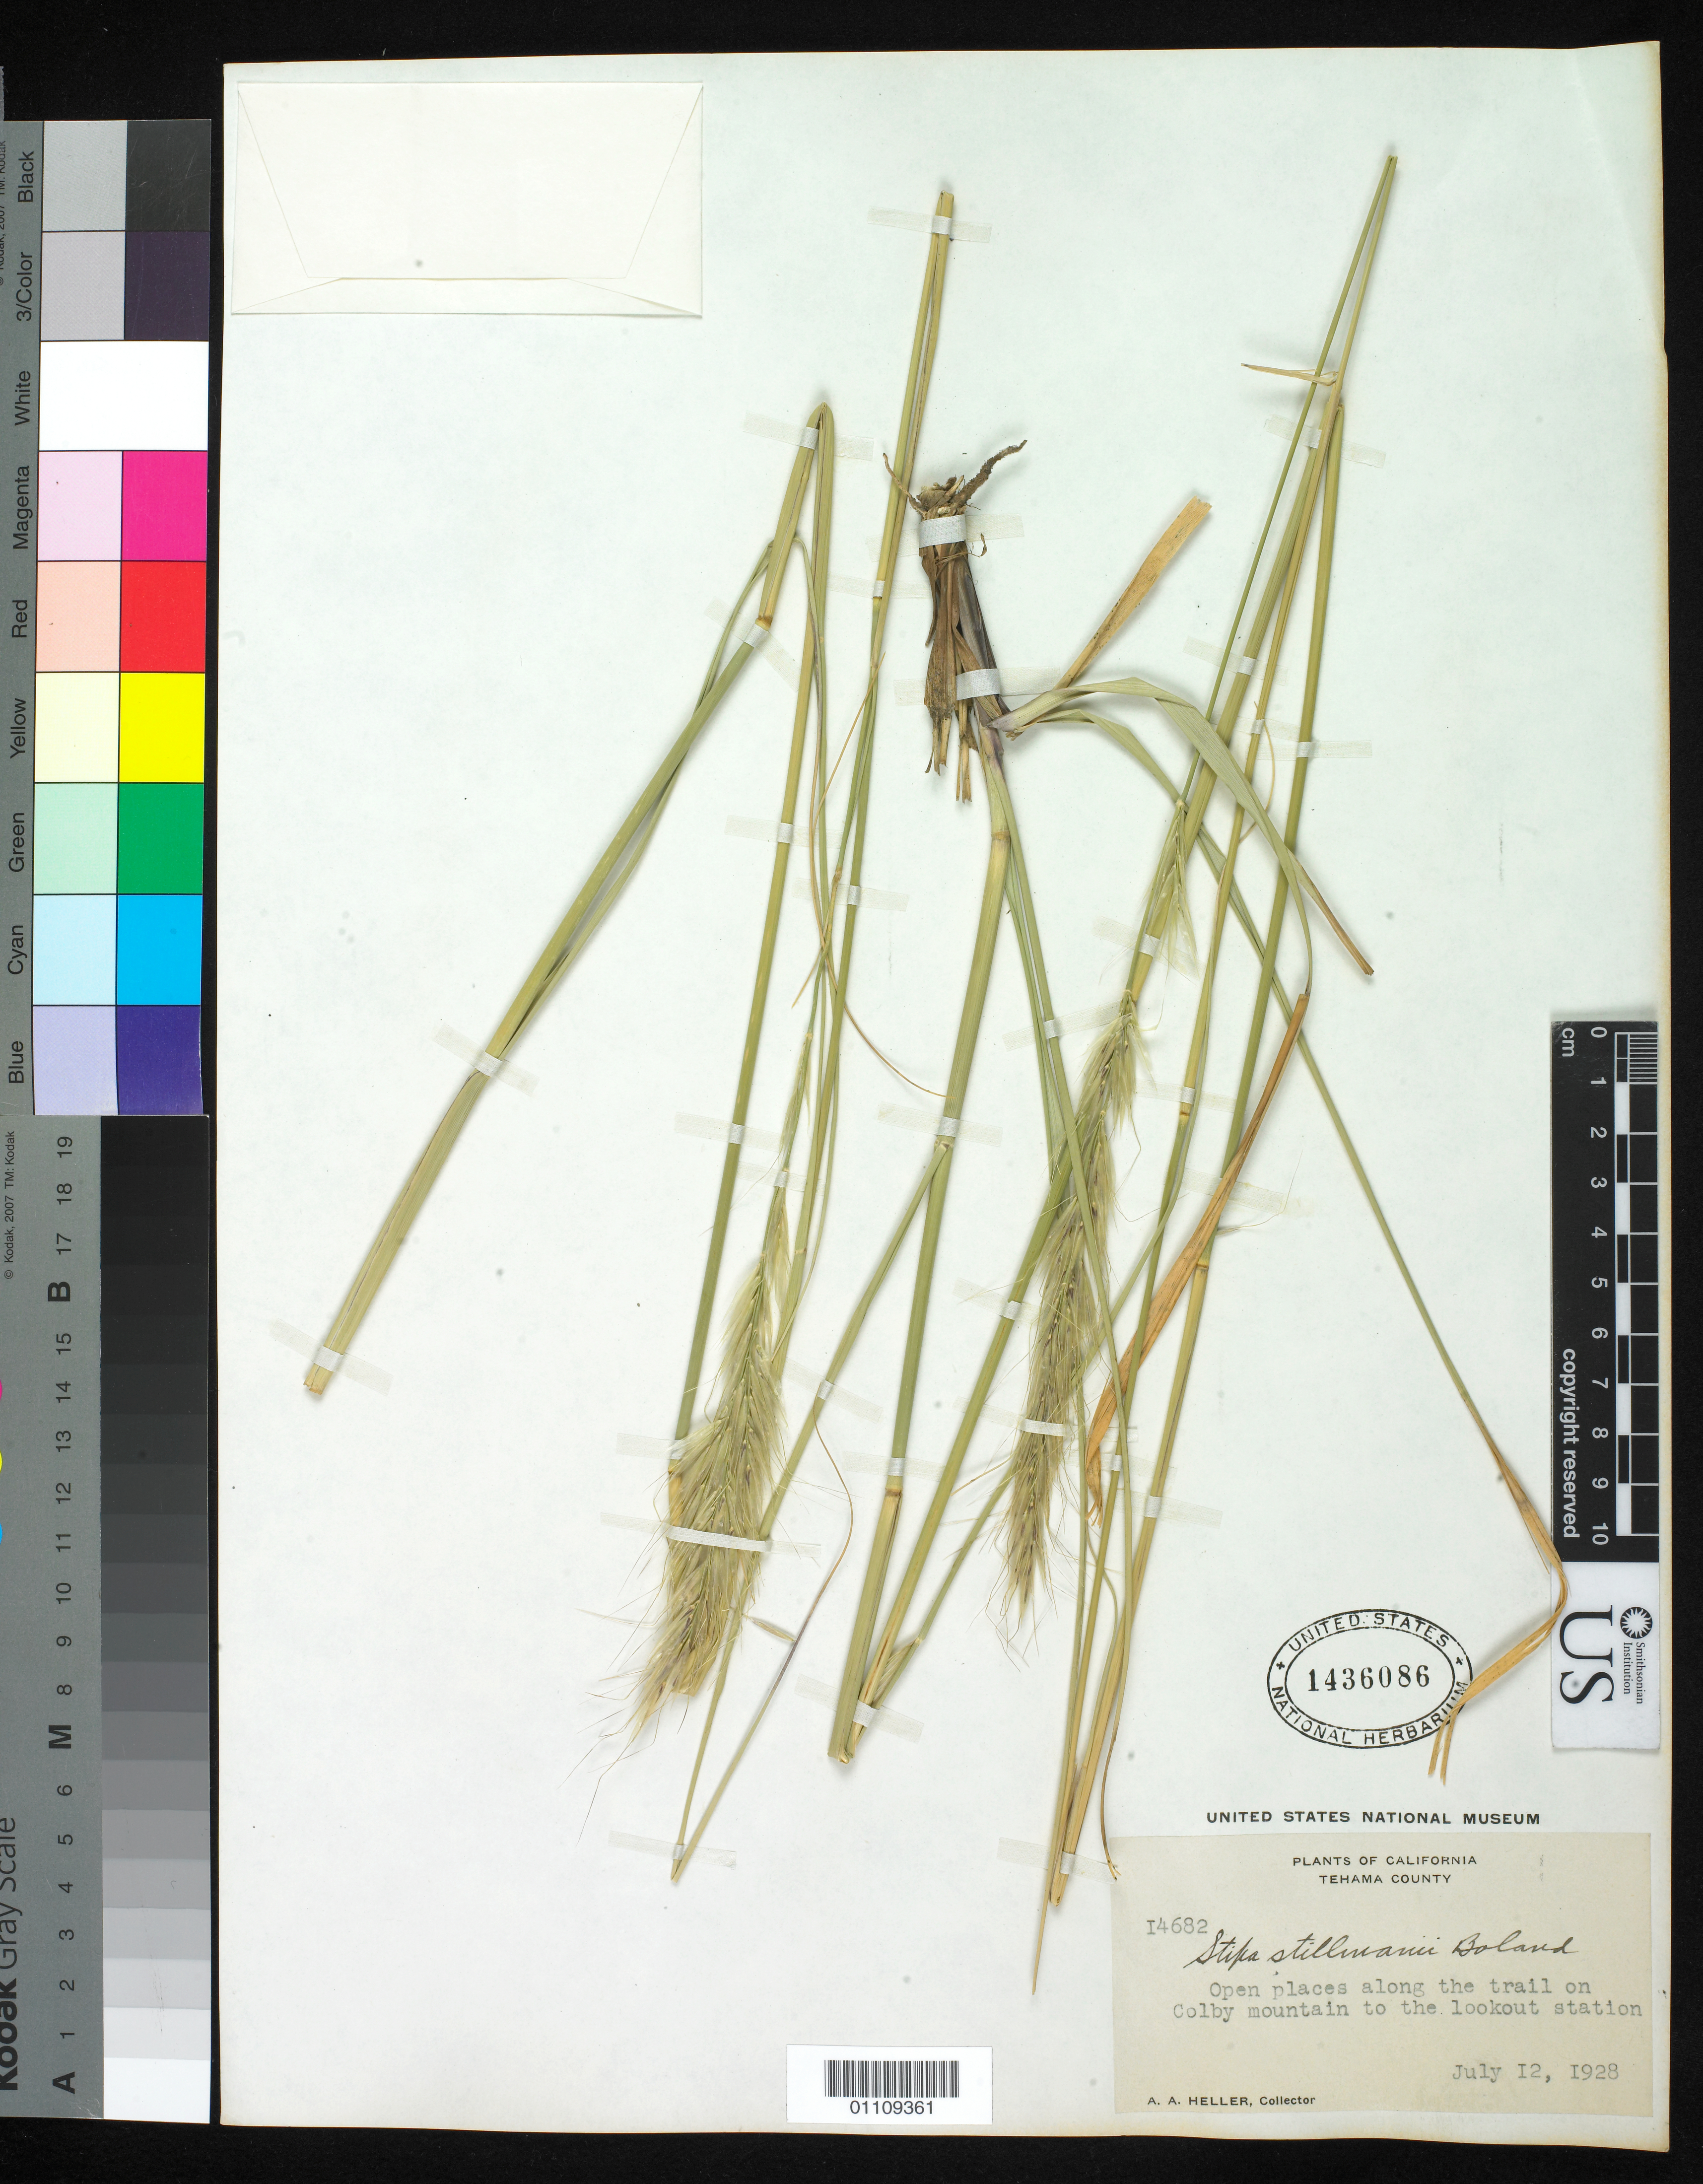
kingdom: Plantae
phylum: Tracheophyta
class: Liliopsida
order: Poales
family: Poaceae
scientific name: Barkworthiea stillmanii ined.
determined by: Poaceae Reorganization Project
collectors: A. A. Heller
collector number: I4682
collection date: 1928-07-12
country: United States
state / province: California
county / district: Tehama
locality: Open places along the trail on Colby mountain to the lookout station.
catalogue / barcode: US 1436086